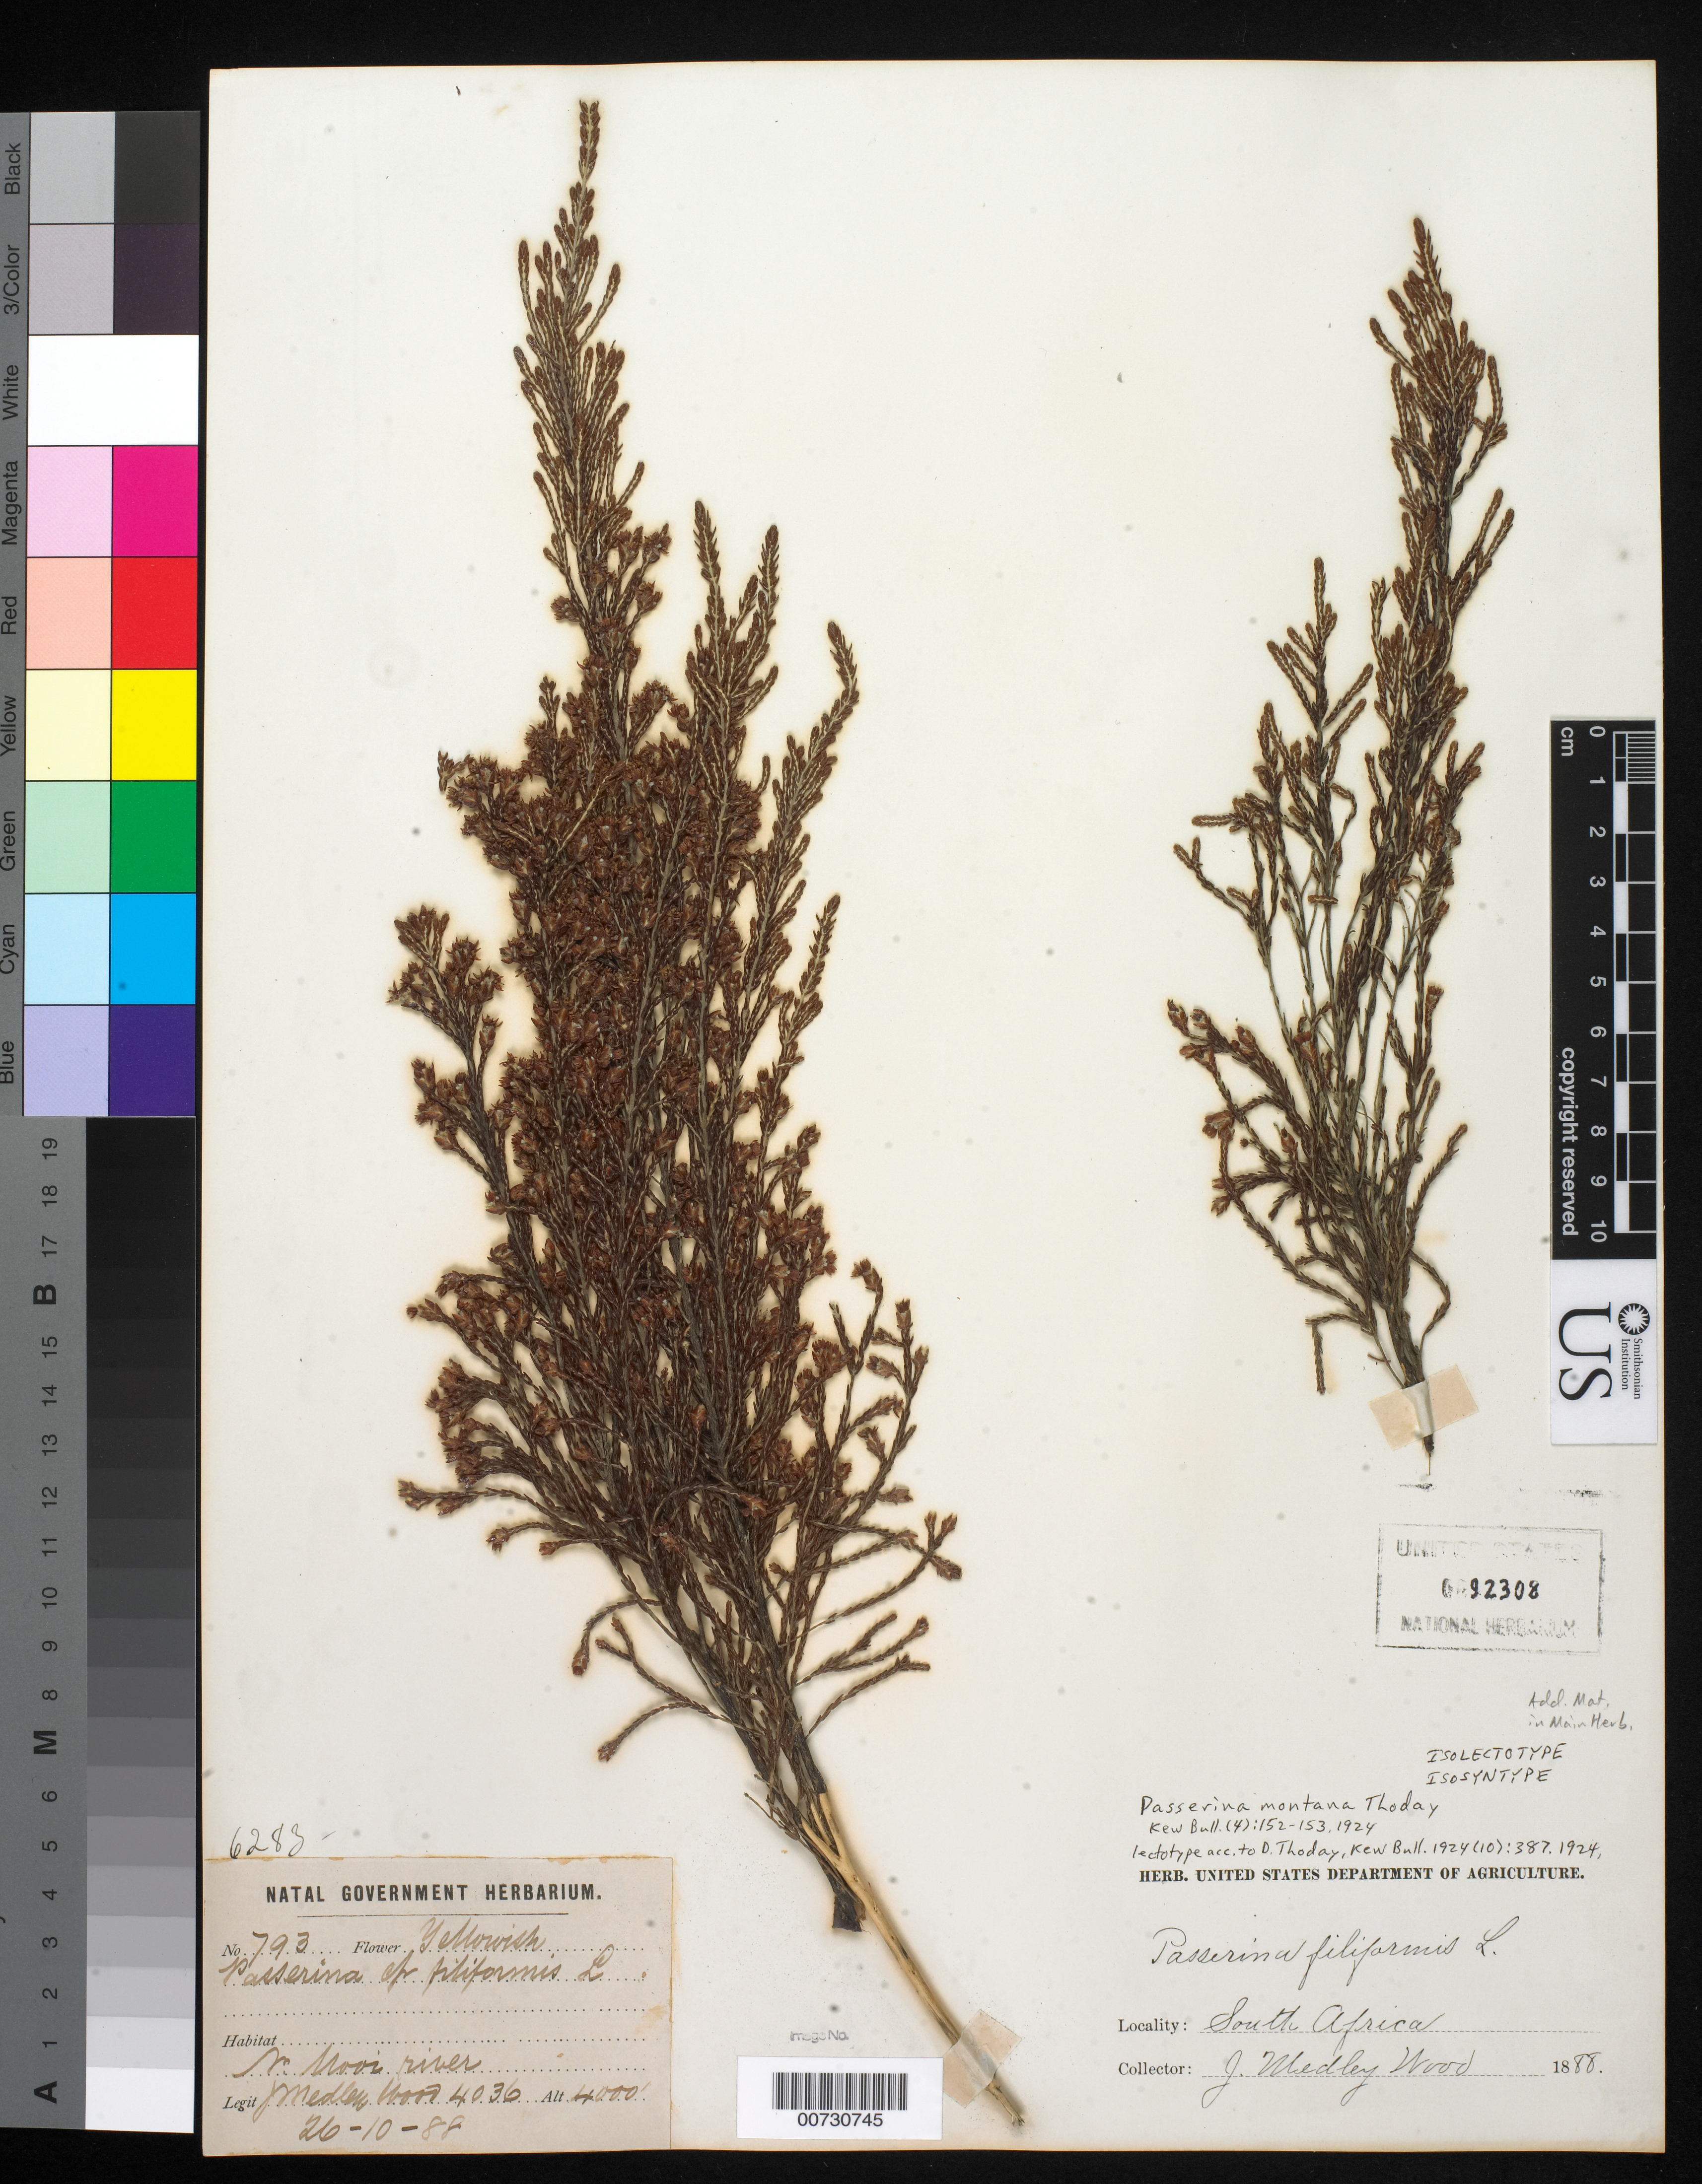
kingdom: Plantae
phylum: Tracheophyta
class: Magnoliopsida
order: Malvales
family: Thymelaeaceae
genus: Passerina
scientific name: Passerina montana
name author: Thoday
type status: Isolectotype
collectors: J. M. Wood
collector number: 4036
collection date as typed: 26 Oct 1988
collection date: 1988-10-26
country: South Africa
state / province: KwaZulu-Natal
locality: Near Mooi River.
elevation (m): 1219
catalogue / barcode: US 92308